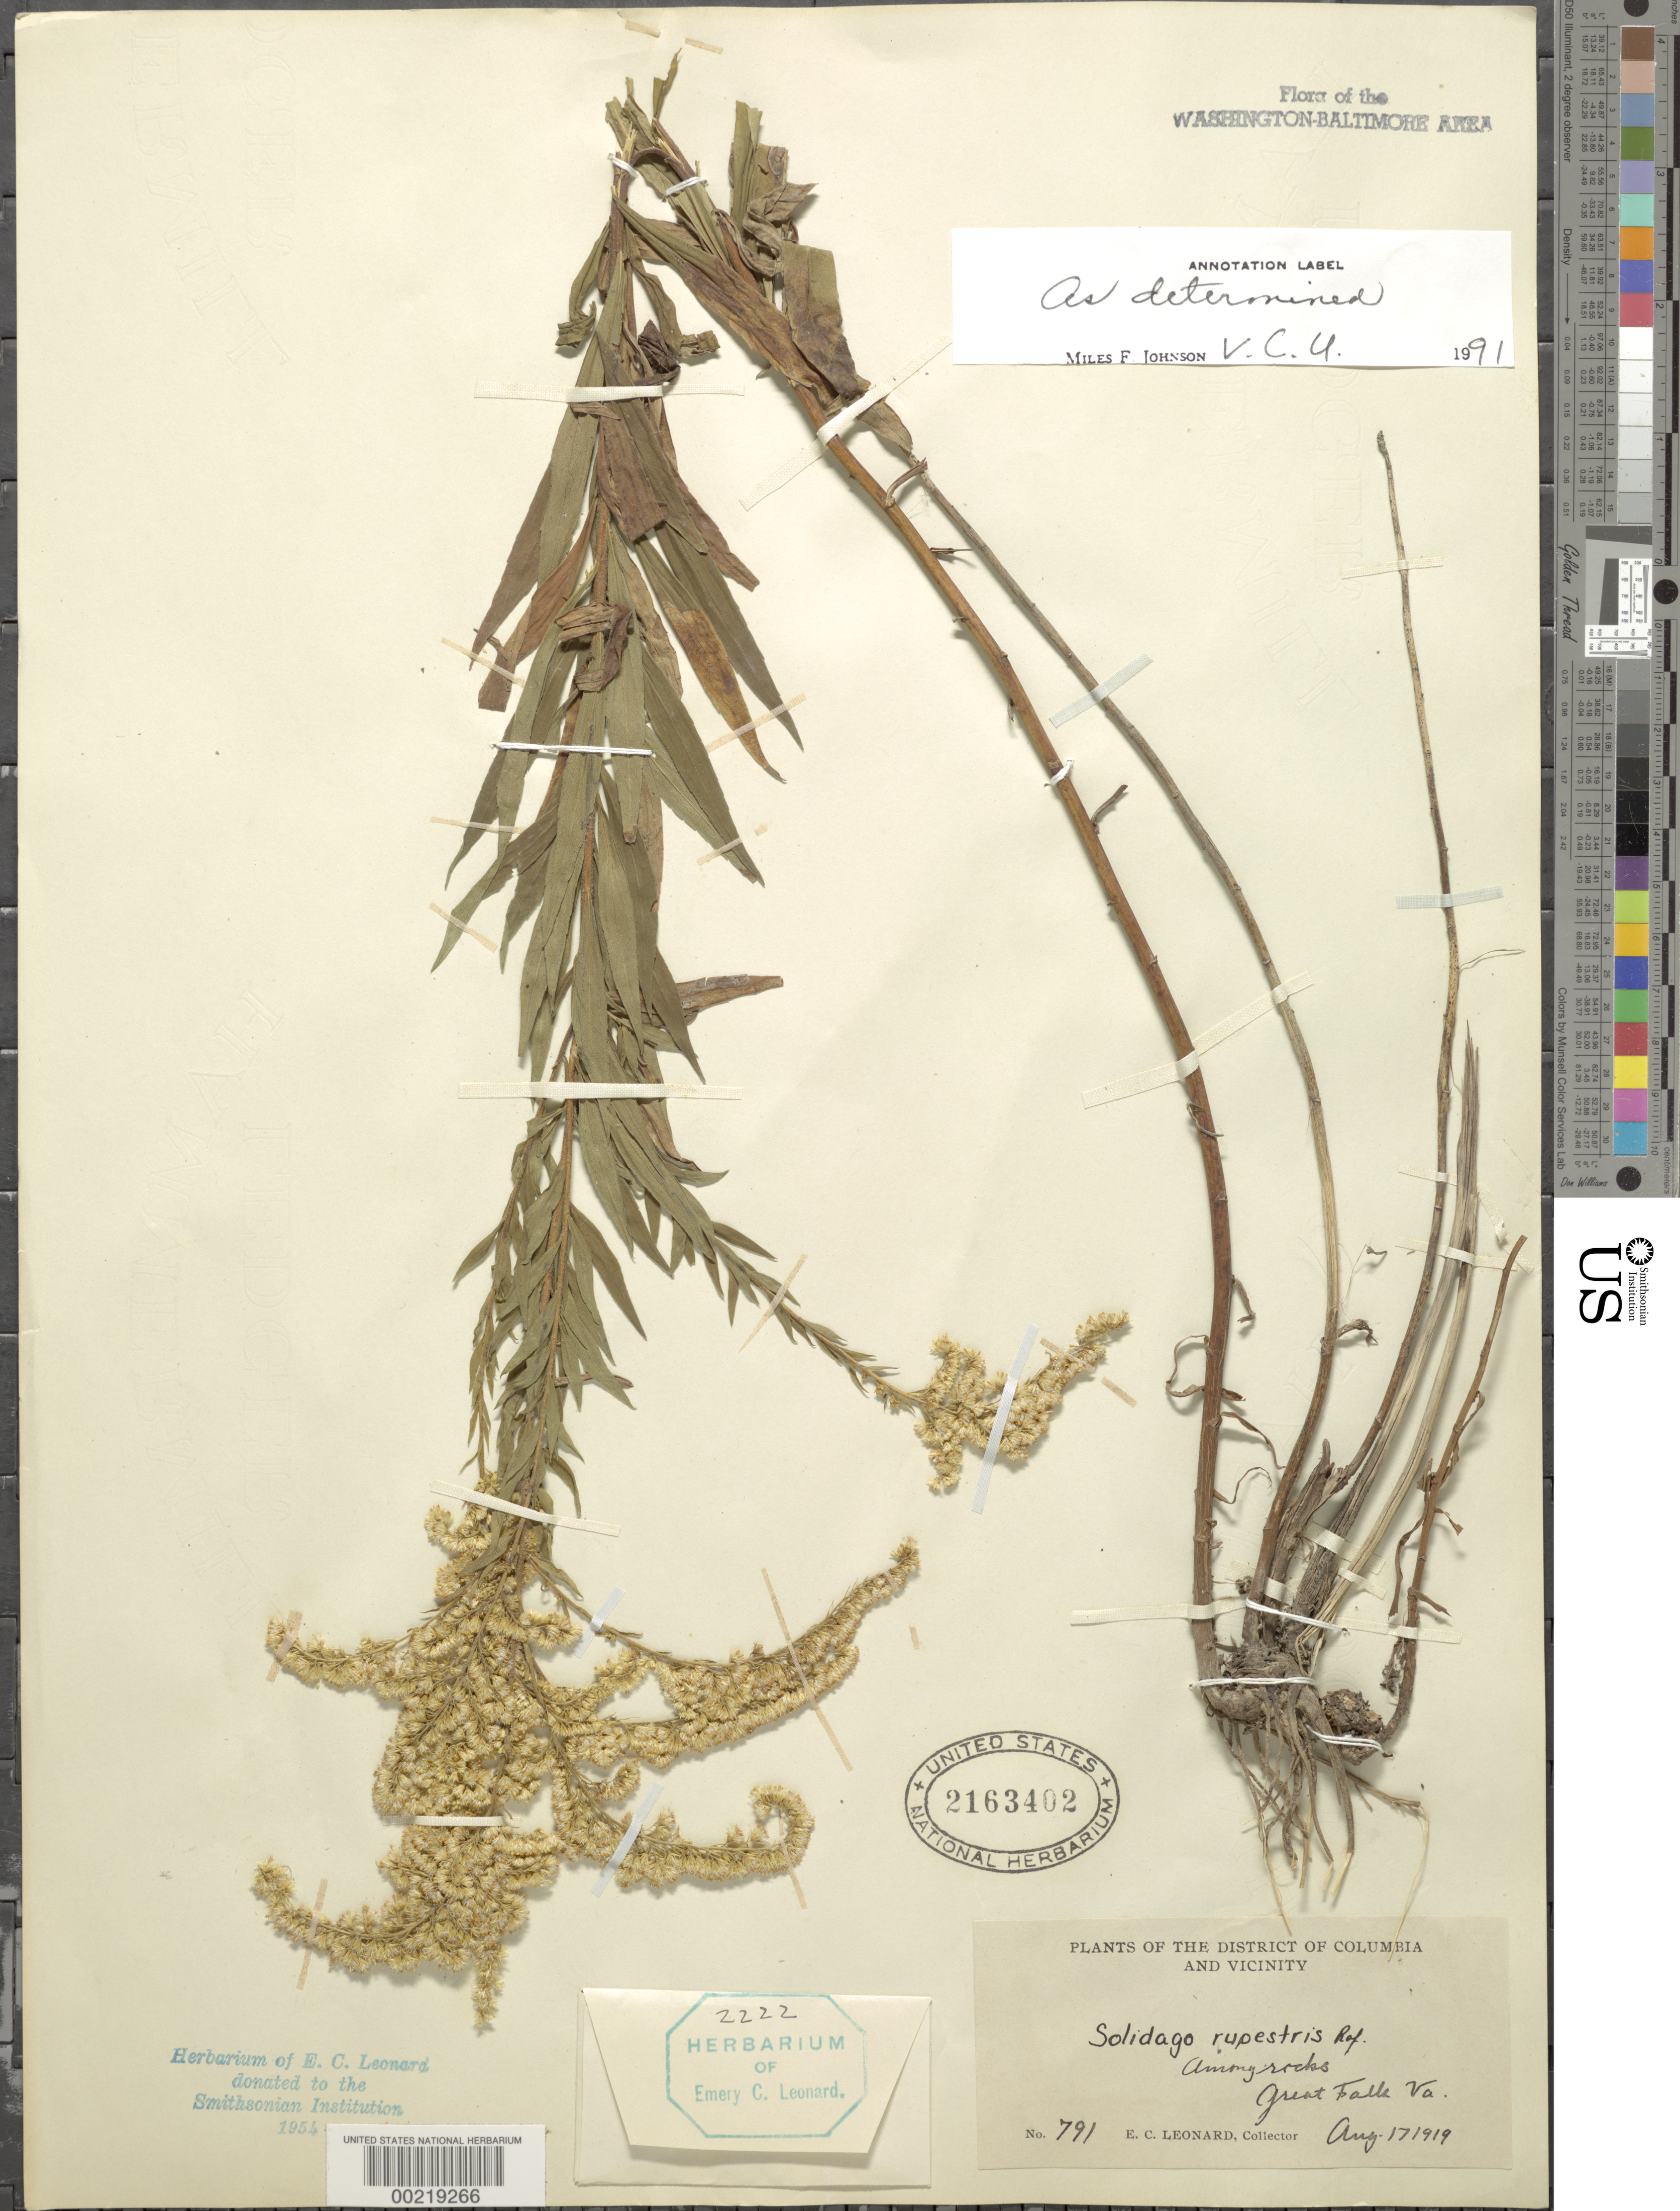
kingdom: Plantae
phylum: Tracheophyta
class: Magnoliopsida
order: Asterales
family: Asteraceae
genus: Solidago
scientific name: Solidago rupestris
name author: Raf.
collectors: E. C. Leonard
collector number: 791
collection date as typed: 17 Aug 1919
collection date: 1919-08-17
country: United States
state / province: Virginia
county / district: Fairfax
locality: Great Falls C. & O. Canal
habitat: Among rocks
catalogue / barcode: US 2163402